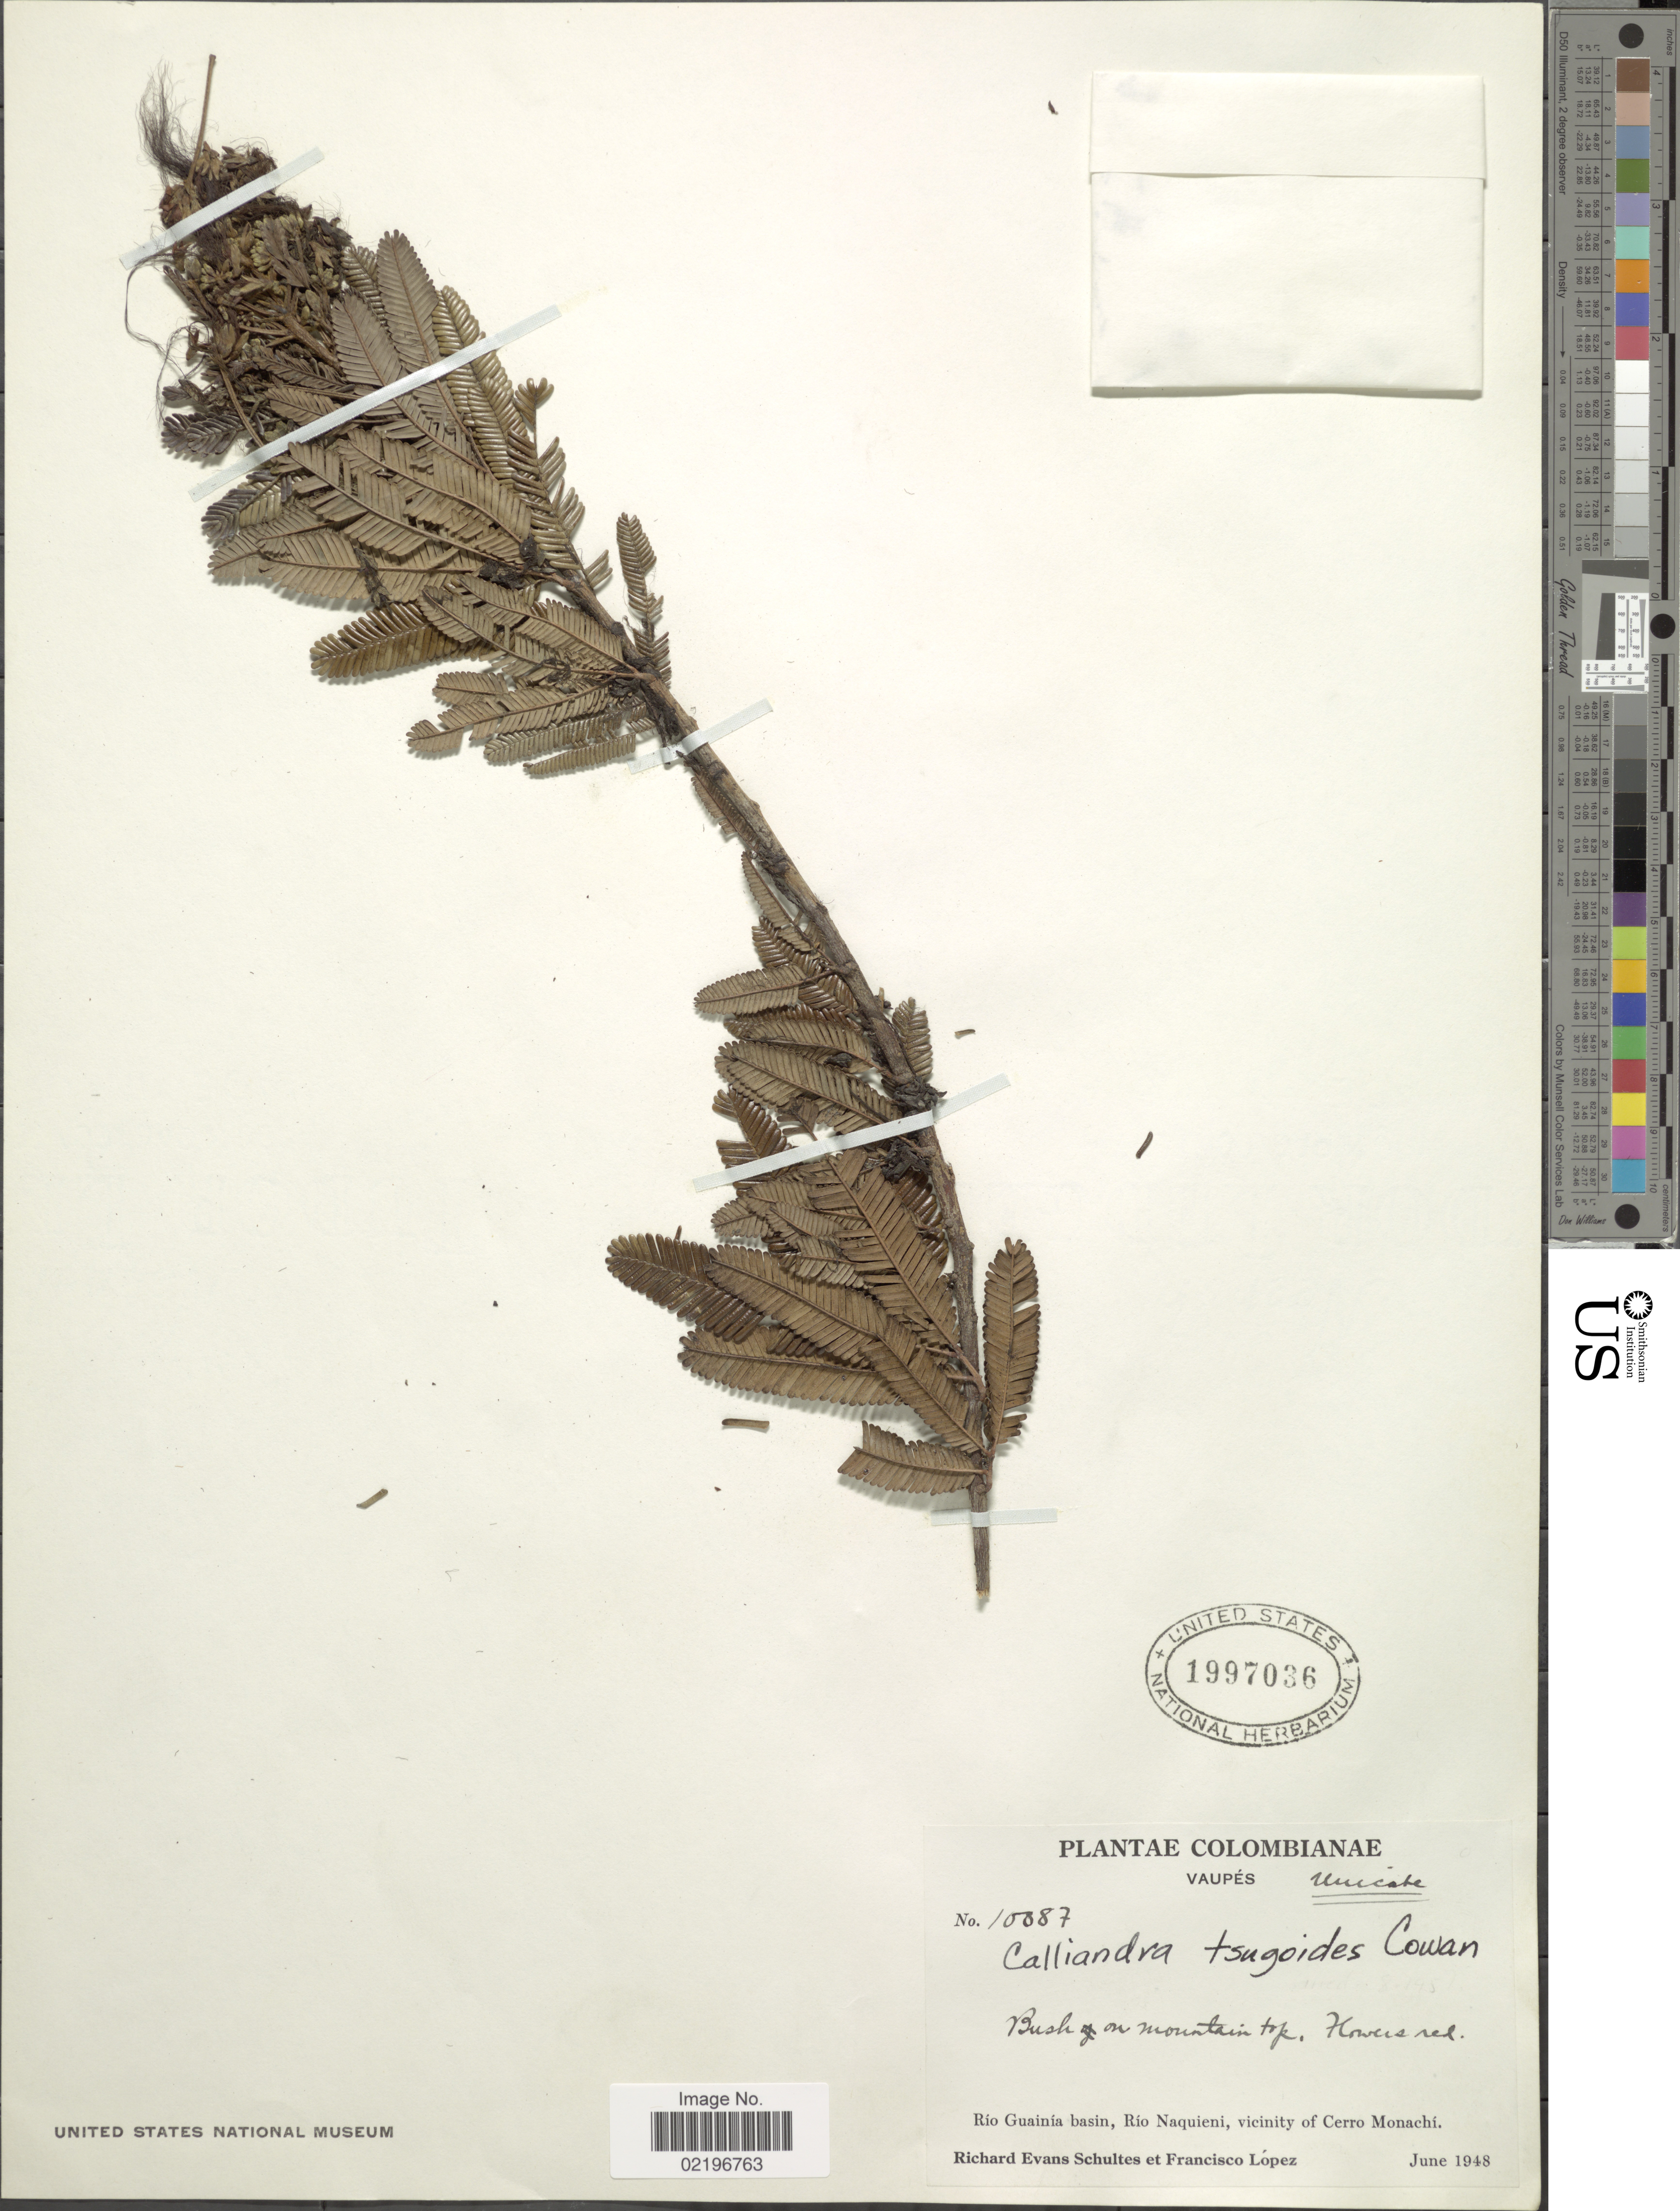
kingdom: Plantae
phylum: Tracheophyta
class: Magnoliopsida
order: Fabales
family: Fabaceae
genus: Calliandra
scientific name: Calliandra tsugoides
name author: R.S. Cowan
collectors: R. E. Schultes & F. Lopéz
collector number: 10087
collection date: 1948-06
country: Colombia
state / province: Vaupés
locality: Rio Guainia basin, Rio Naquieni, vicinity of Cerro Monachi. Bush on mountain top.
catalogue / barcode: US 1997036